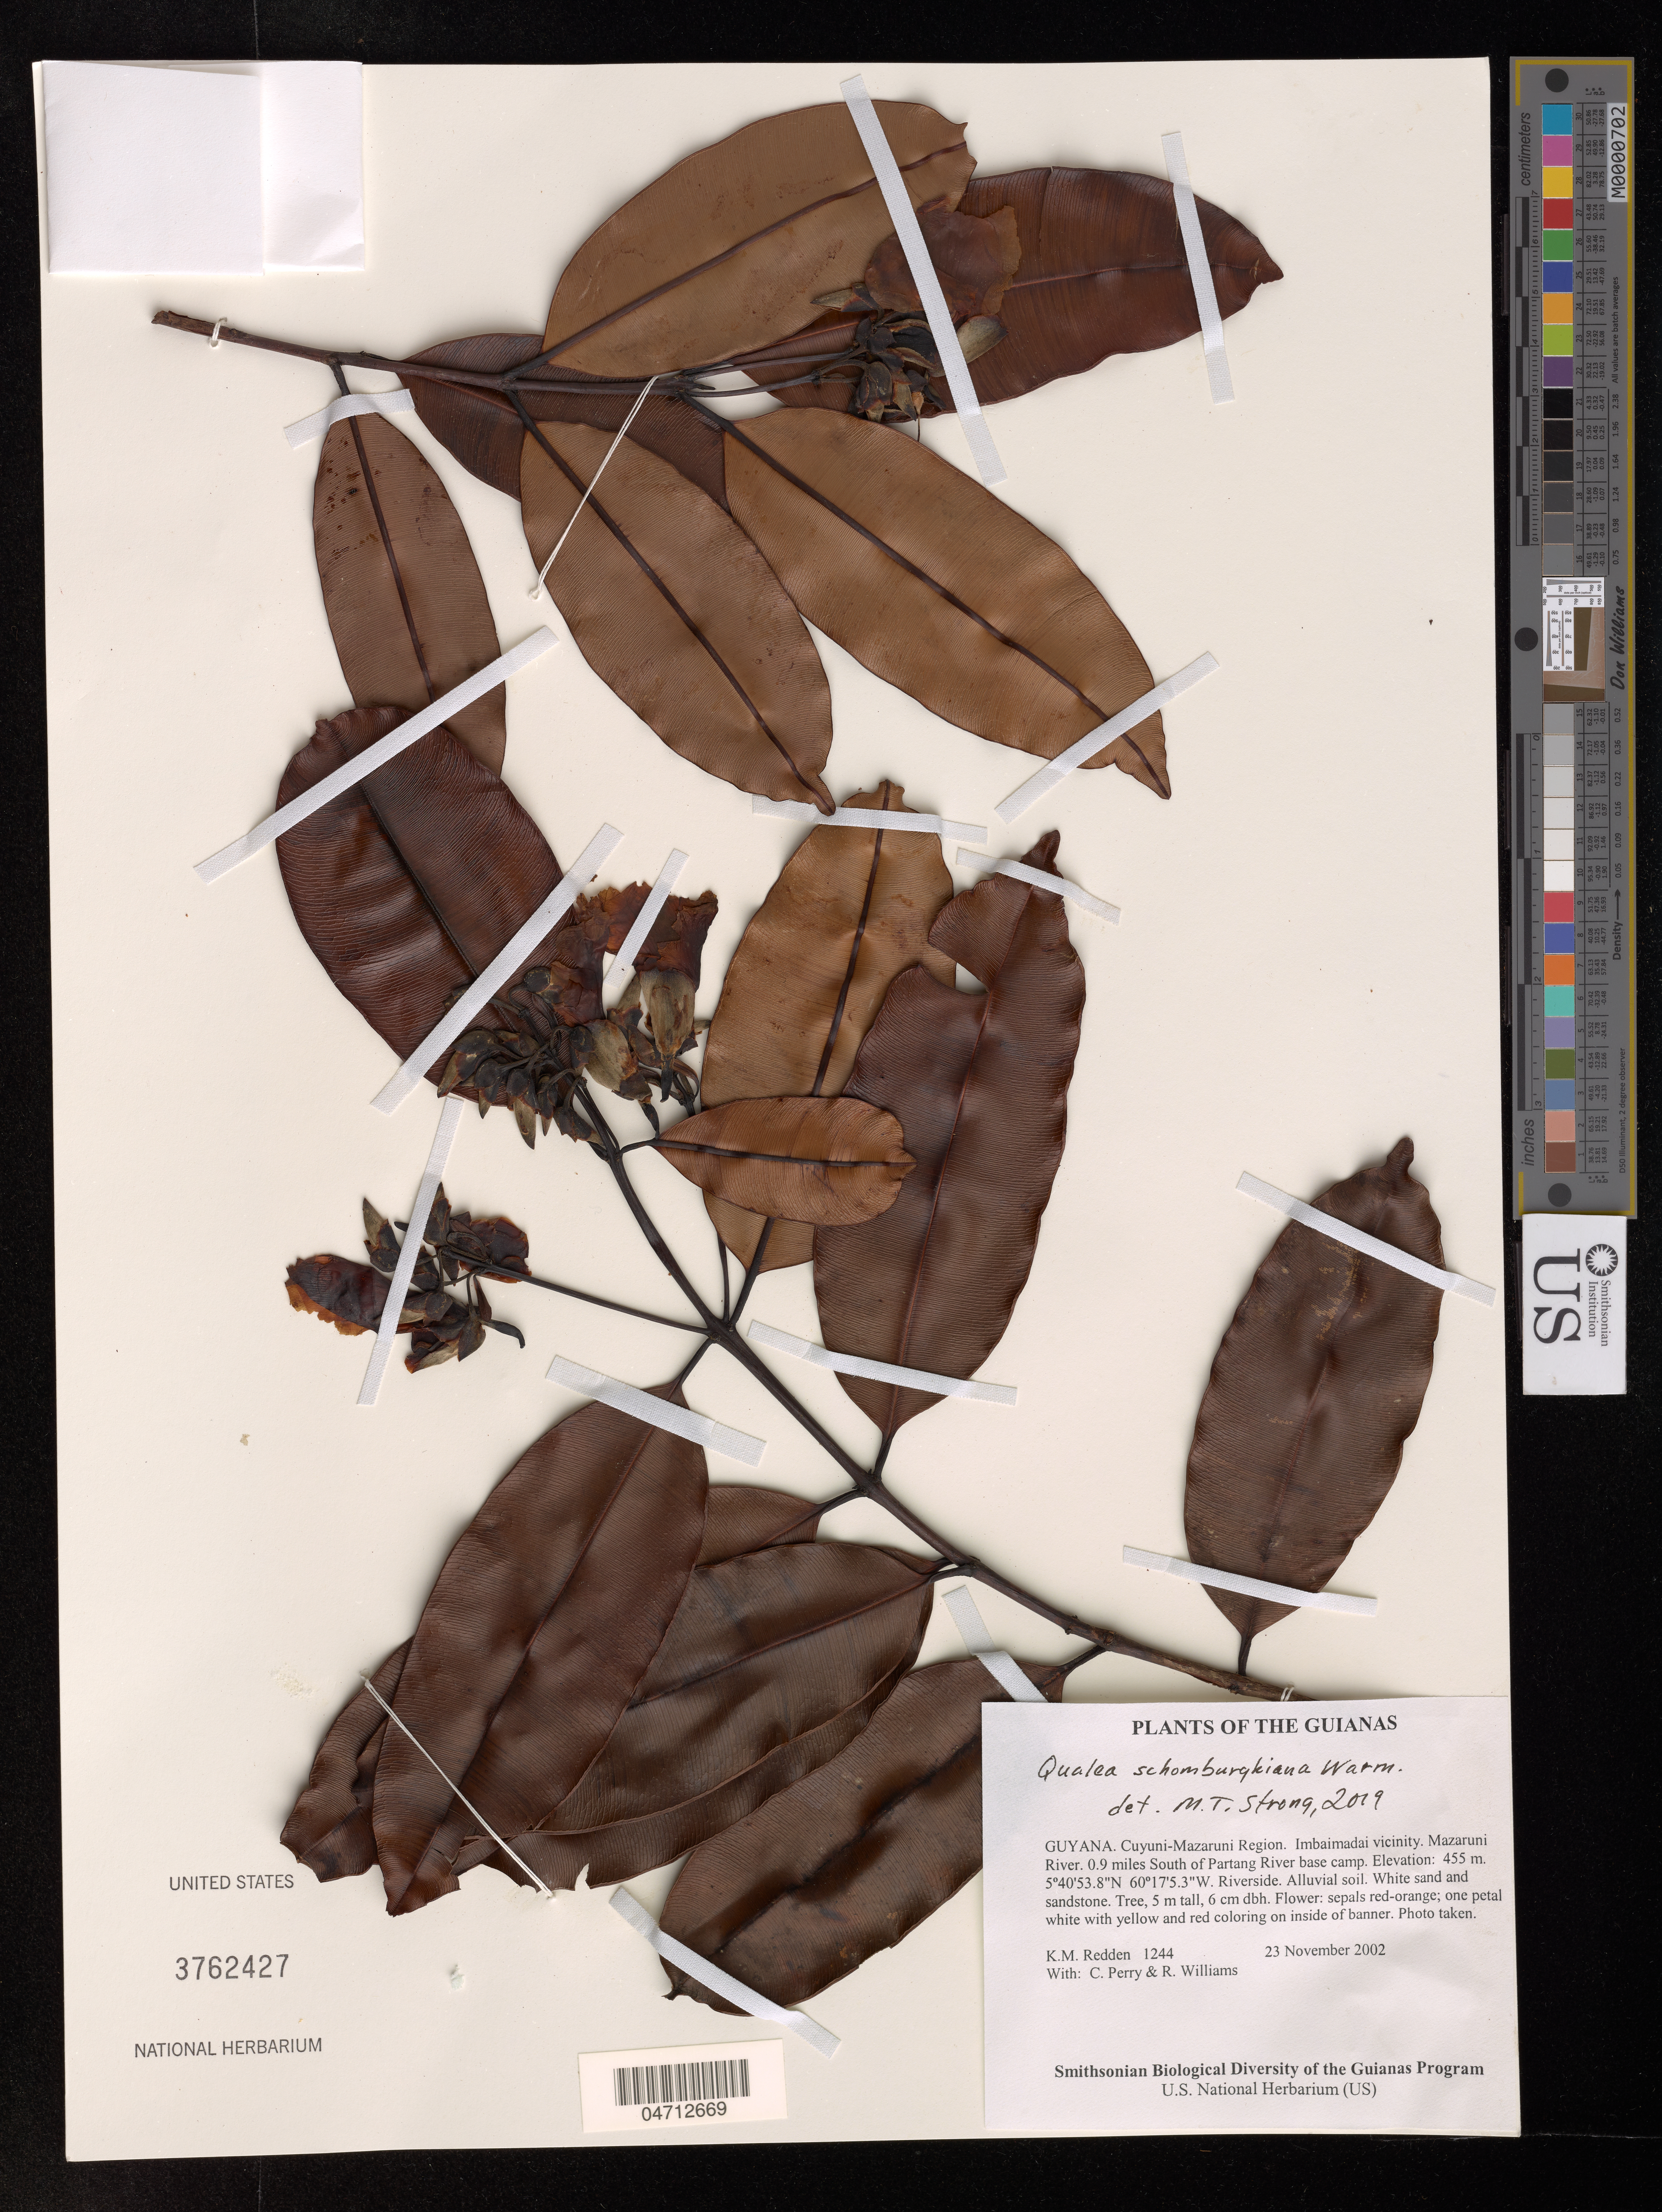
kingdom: Plantae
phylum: Tracheophyta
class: Magnoliopsida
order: Myrtales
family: Vochysiaceae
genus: Qualea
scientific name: Qualea schomburgkiana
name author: Warm.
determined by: Strong, Mark T., (BOT), Smithsonian Institution - National Museum of Natural History (UNITED STATES)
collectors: K. M. Redden, C. Perry & R. Williams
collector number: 1244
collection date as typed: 23 November 2002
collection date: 2002-11-23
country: Guyana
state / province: Cuyuni-Mazaruni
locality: Imbaimadai vicinity. Mazaruni River. 0.9 miles South of Partang River base camp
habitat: Riverside. Alluvial soil. White sand and sandstone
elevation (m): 455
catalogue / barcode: US 3762427